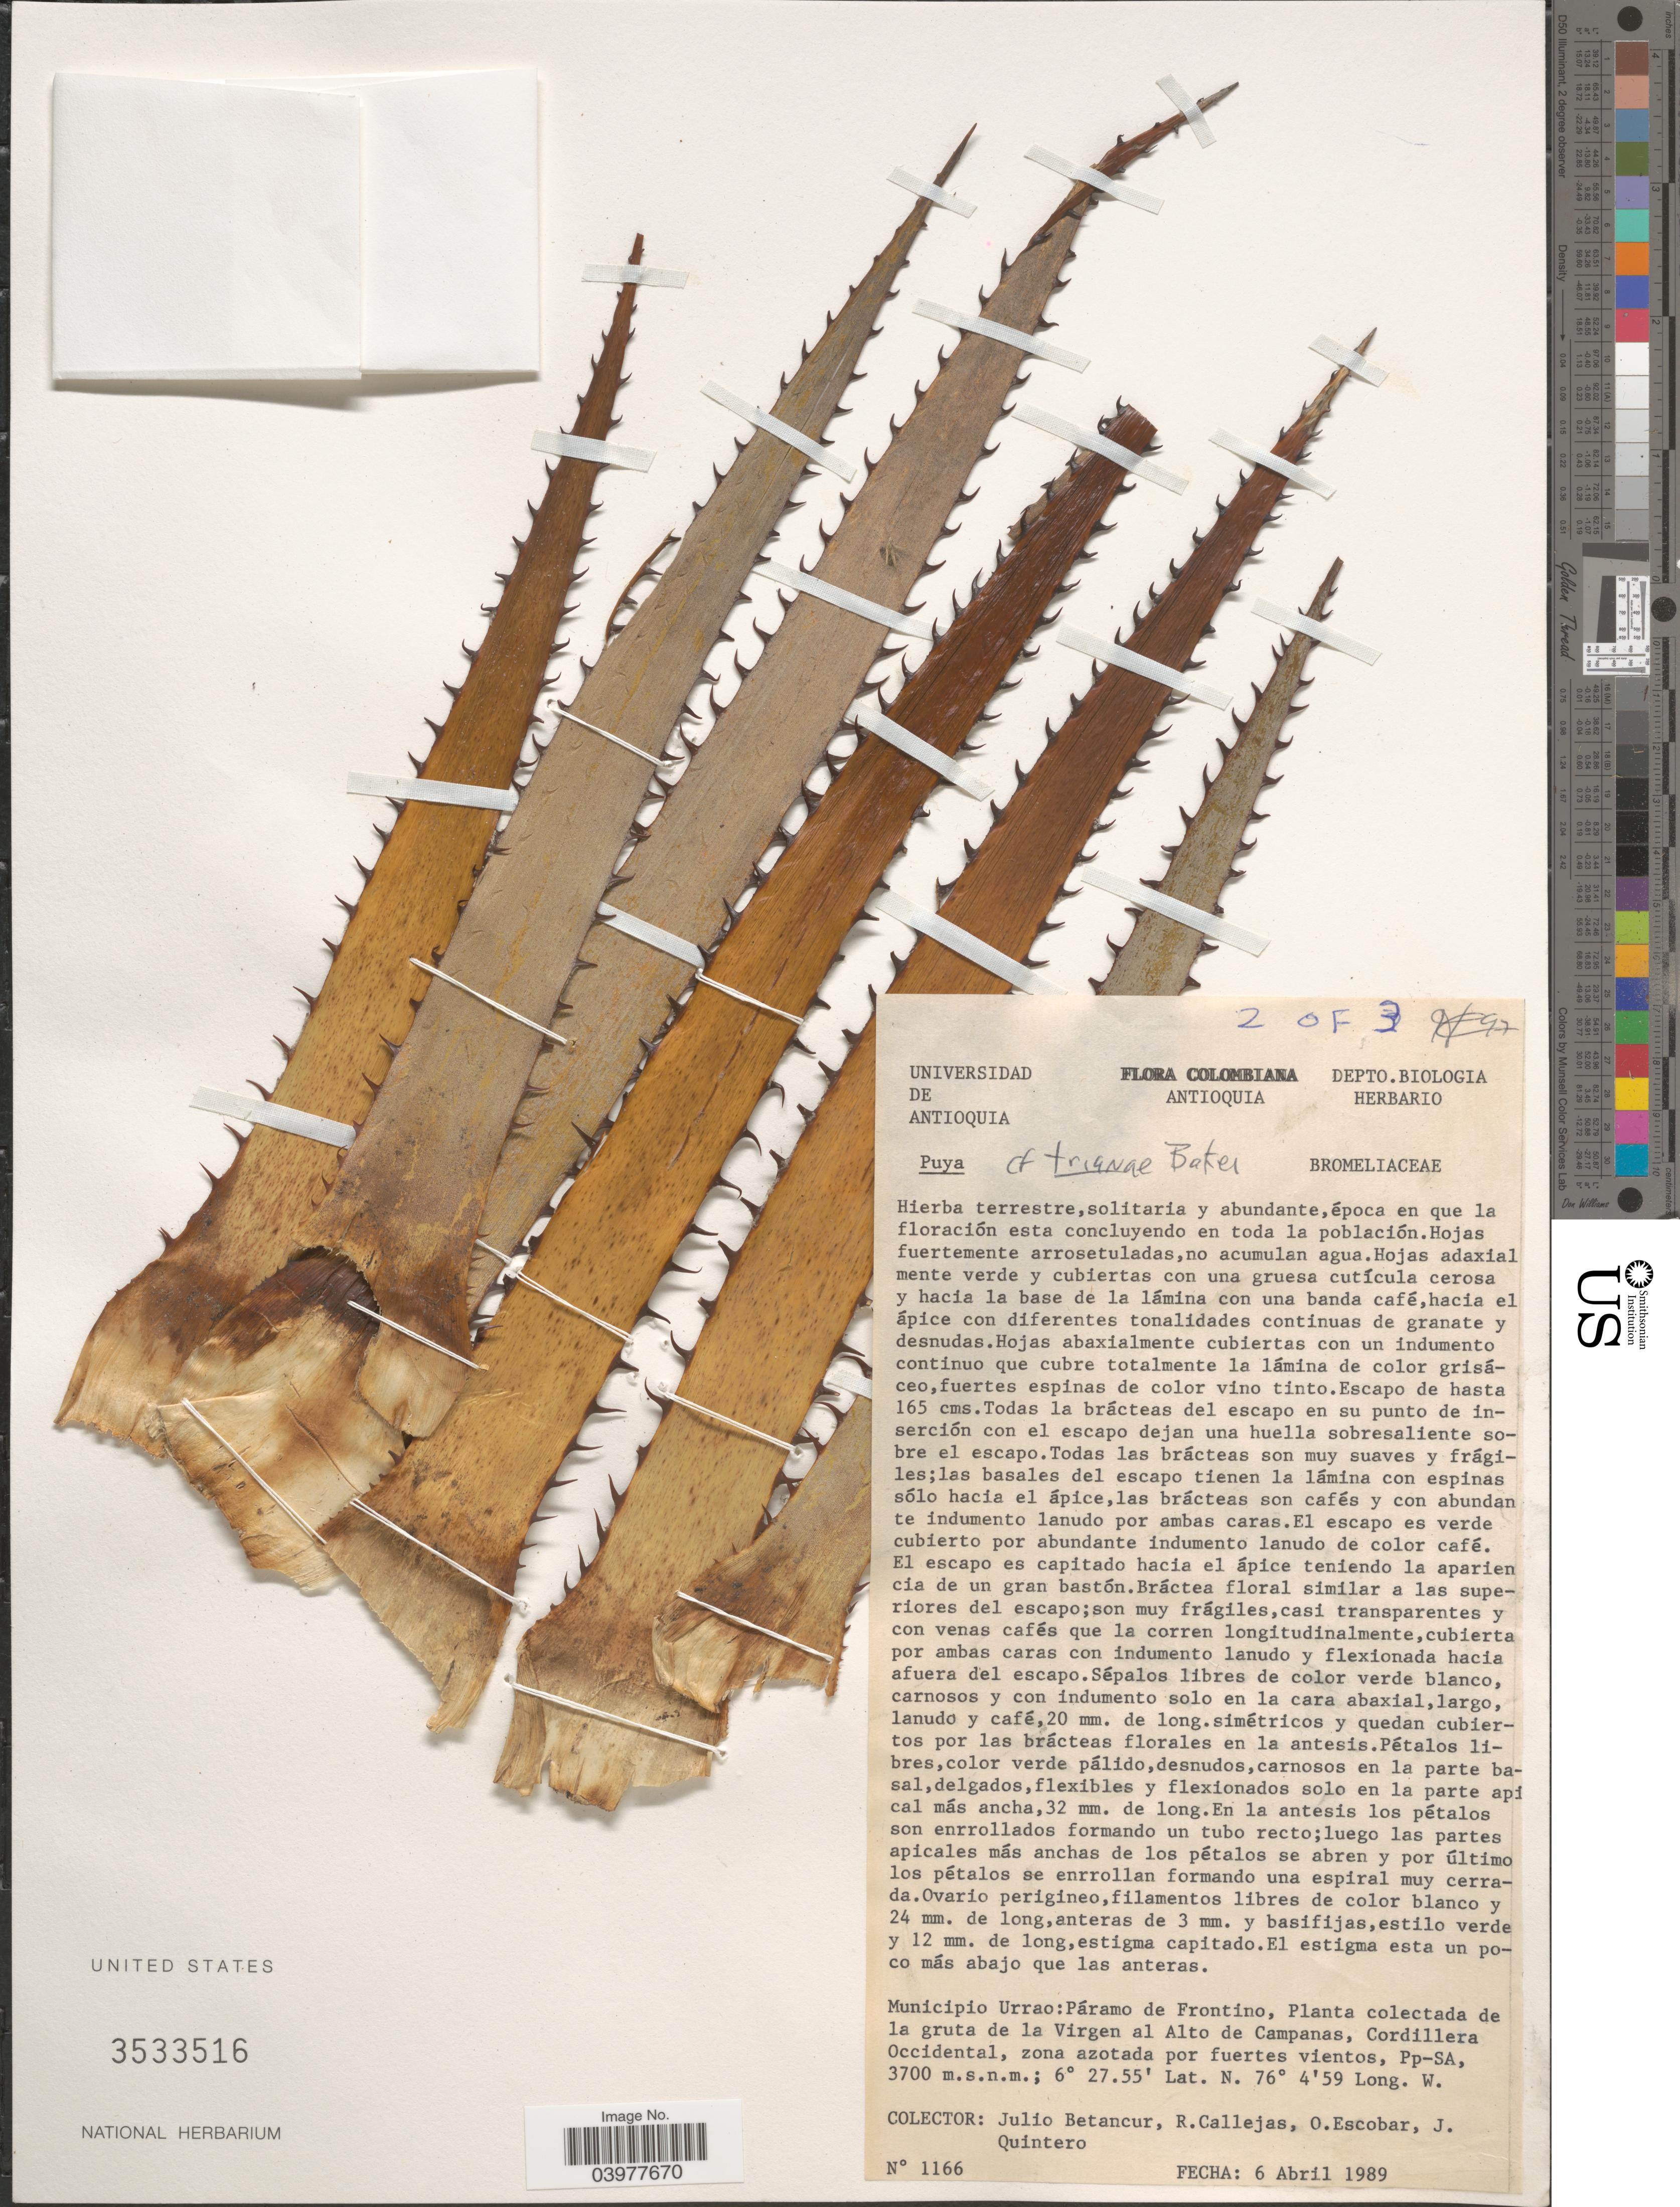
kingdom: Plantae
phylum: Tracheophyta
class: Liliopsida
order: Poales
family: Bromeliaceae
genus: Puya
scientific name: Puya trianae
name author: Baker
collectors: J. Betancur, R. Callejas, O. Escobar & J. Quintero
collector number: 1166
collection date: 1989-04-06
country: Colombia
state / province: Antioquia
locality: Municipio Urrao: Páramo de Frontino, la gruta de la Virgen al Alto de Campanas, Cordillera Occidental, zona azotado por fuertes vientos.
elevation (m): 3700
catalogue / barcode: US 3533516